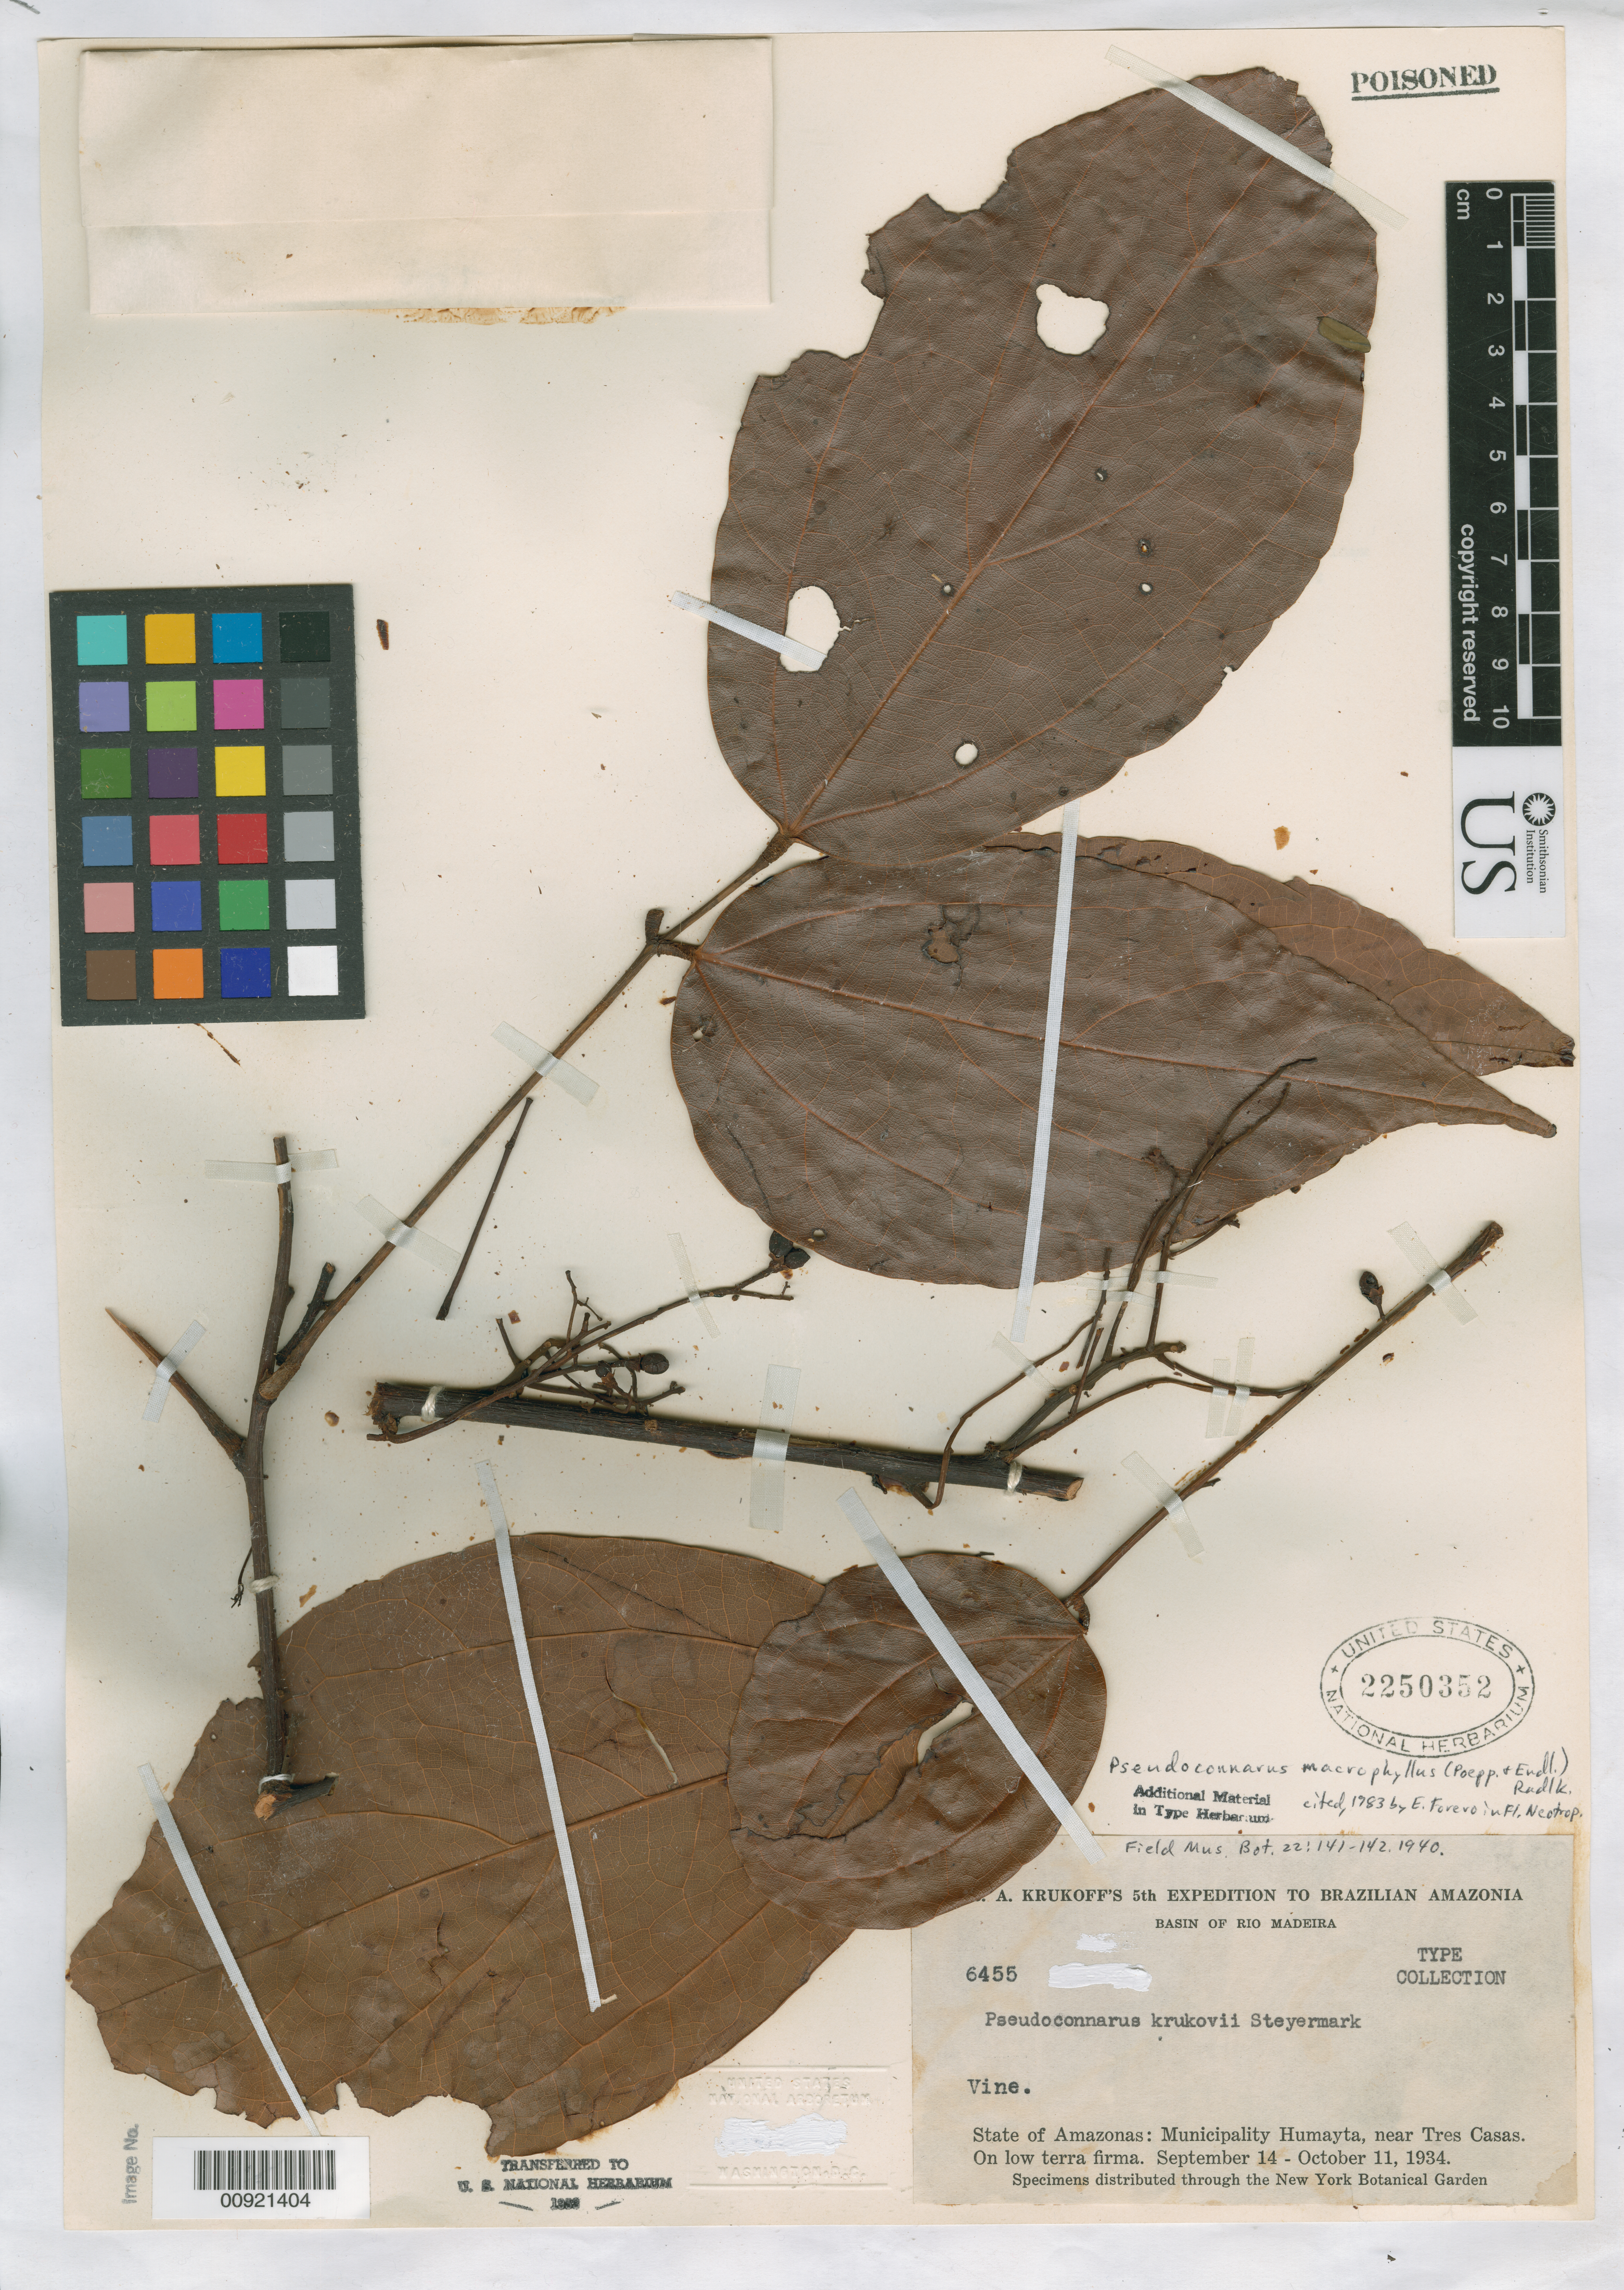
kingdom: Plantae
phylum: Tracheophyta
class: Magnoliopsida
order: Oxalidales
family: Connaraceae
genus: Pseudoconnarus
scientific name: Pseudoconnarus krukovii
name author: Steyerm.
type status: Isotype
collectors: B. A. Krukoff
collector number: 6455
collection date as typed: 14 Sep 1934 to 11 Oct 1934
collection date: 1934-09-14/1934-10-11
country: Brazil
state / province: Amazonas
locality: Humayta, near Tres Casas.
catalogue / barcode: US 2250352